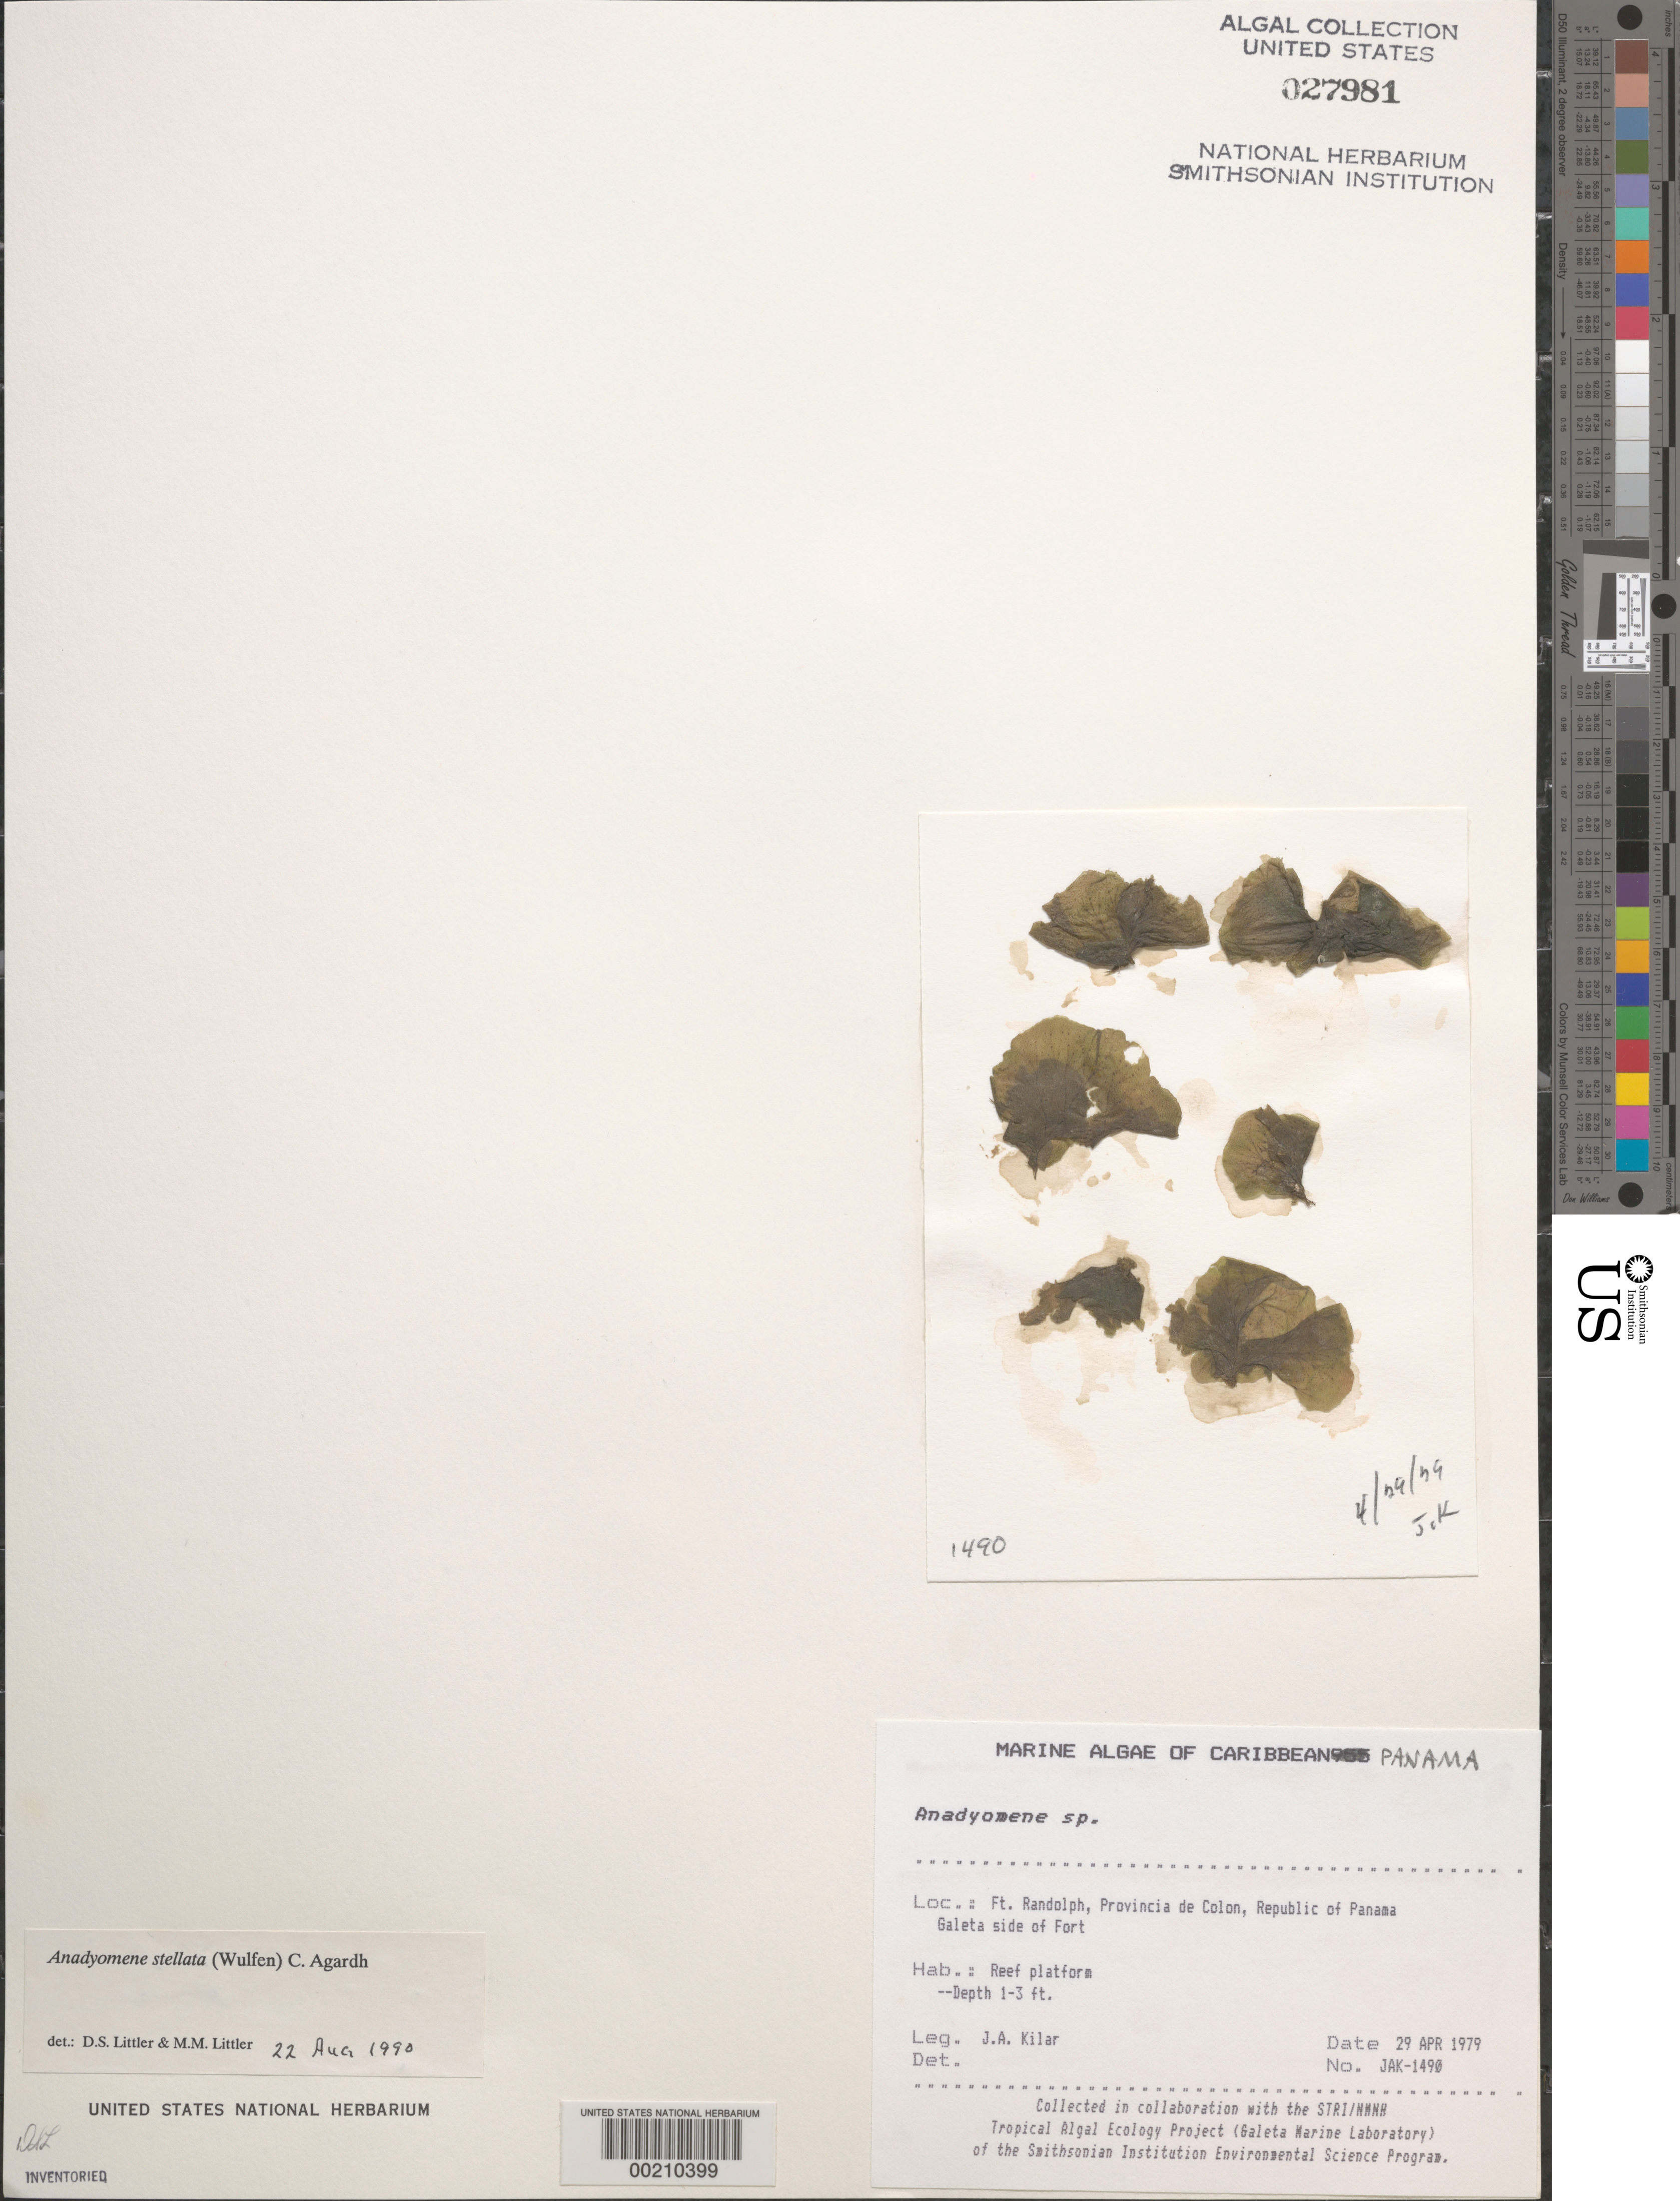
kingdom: Plantae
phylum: Chlorophyta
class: Ulvophyceae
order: Cladophorales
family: Anadyomenaceae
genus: Anadyomene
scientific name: Anadyomene stellata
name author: (Wulfen) C. Agardh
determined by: Littler, D. S.; Littler, M. M.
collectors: J. A. Kilar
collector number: JAK-1490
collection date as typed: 29 Apr 1979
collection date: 1979-04-29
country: Panama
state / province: Colón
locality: Fort Randolph, Galeta side of fort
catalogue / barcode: US 27981